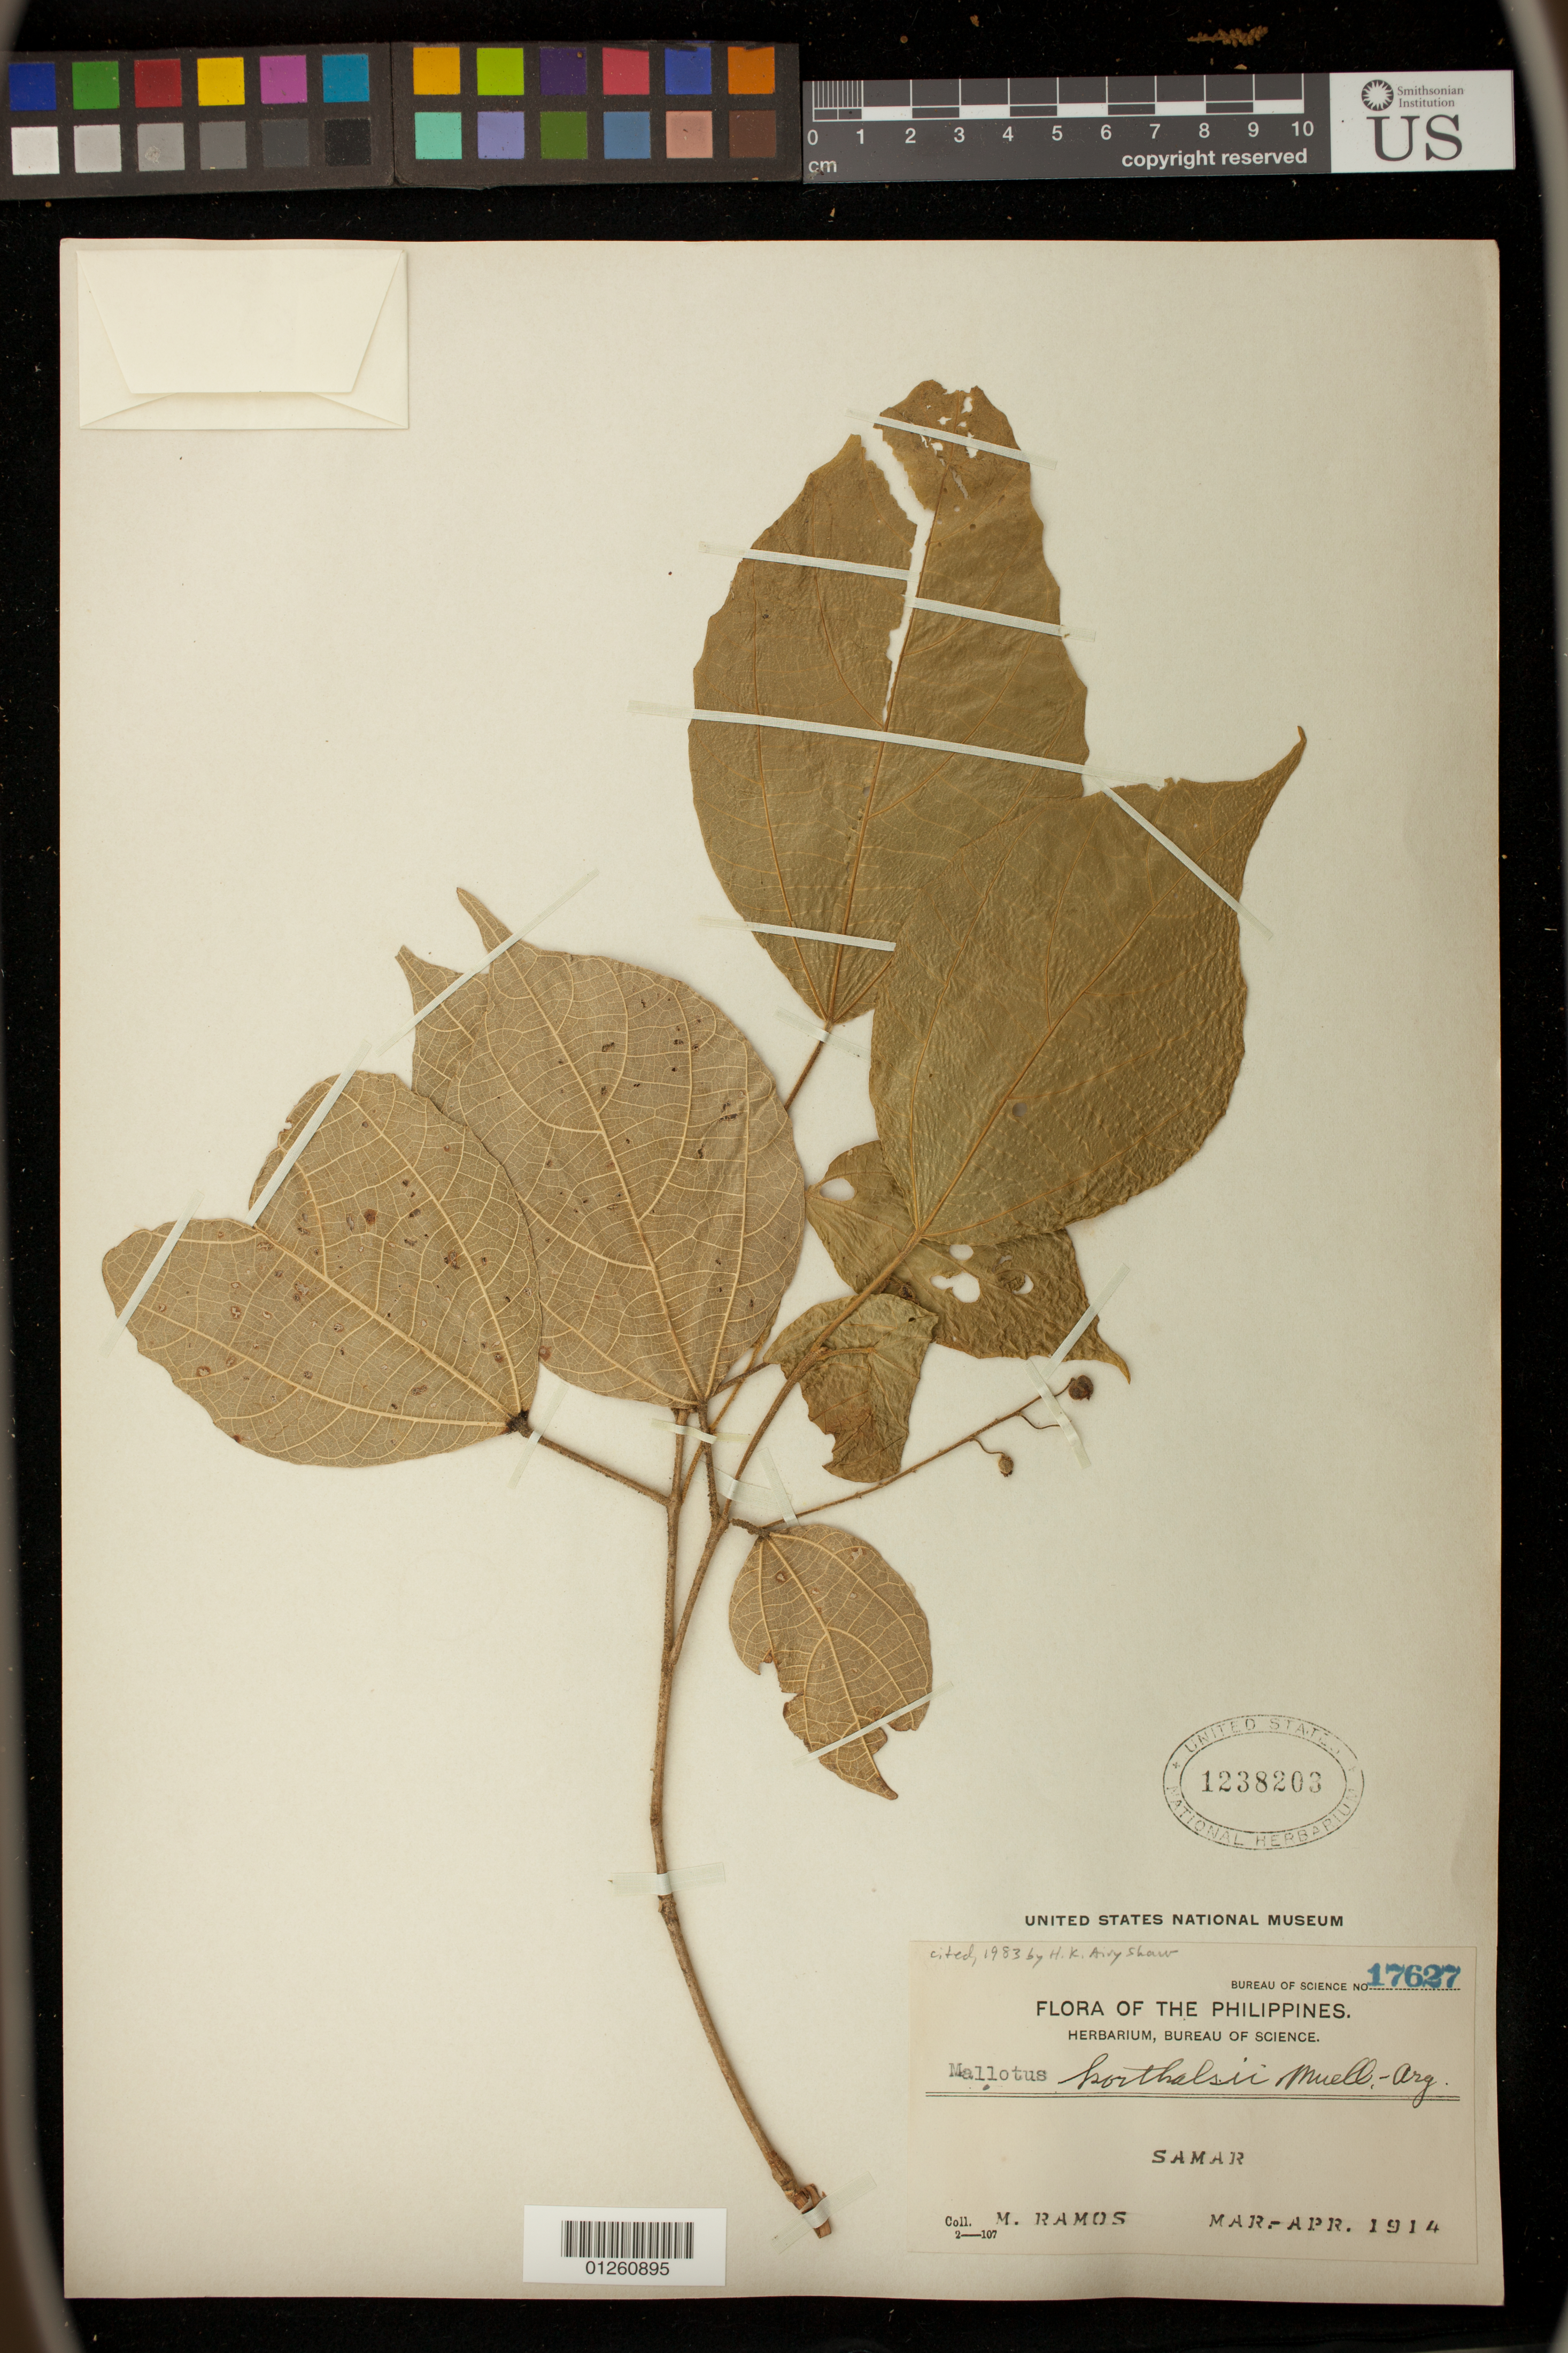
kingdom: Plantae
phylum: Tracheophyta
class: Magnoliopsida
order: Malpighiales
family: Euphorbiaceae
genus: Mallotus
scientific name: Mallotus korthalsii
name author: Müll. Arg.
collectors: M. Ramos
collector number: Bur. Sci. 17627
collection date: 1914-03/1914-04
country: Philippines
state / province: Eastern Visayas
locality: Samar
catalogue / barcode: US 1238203